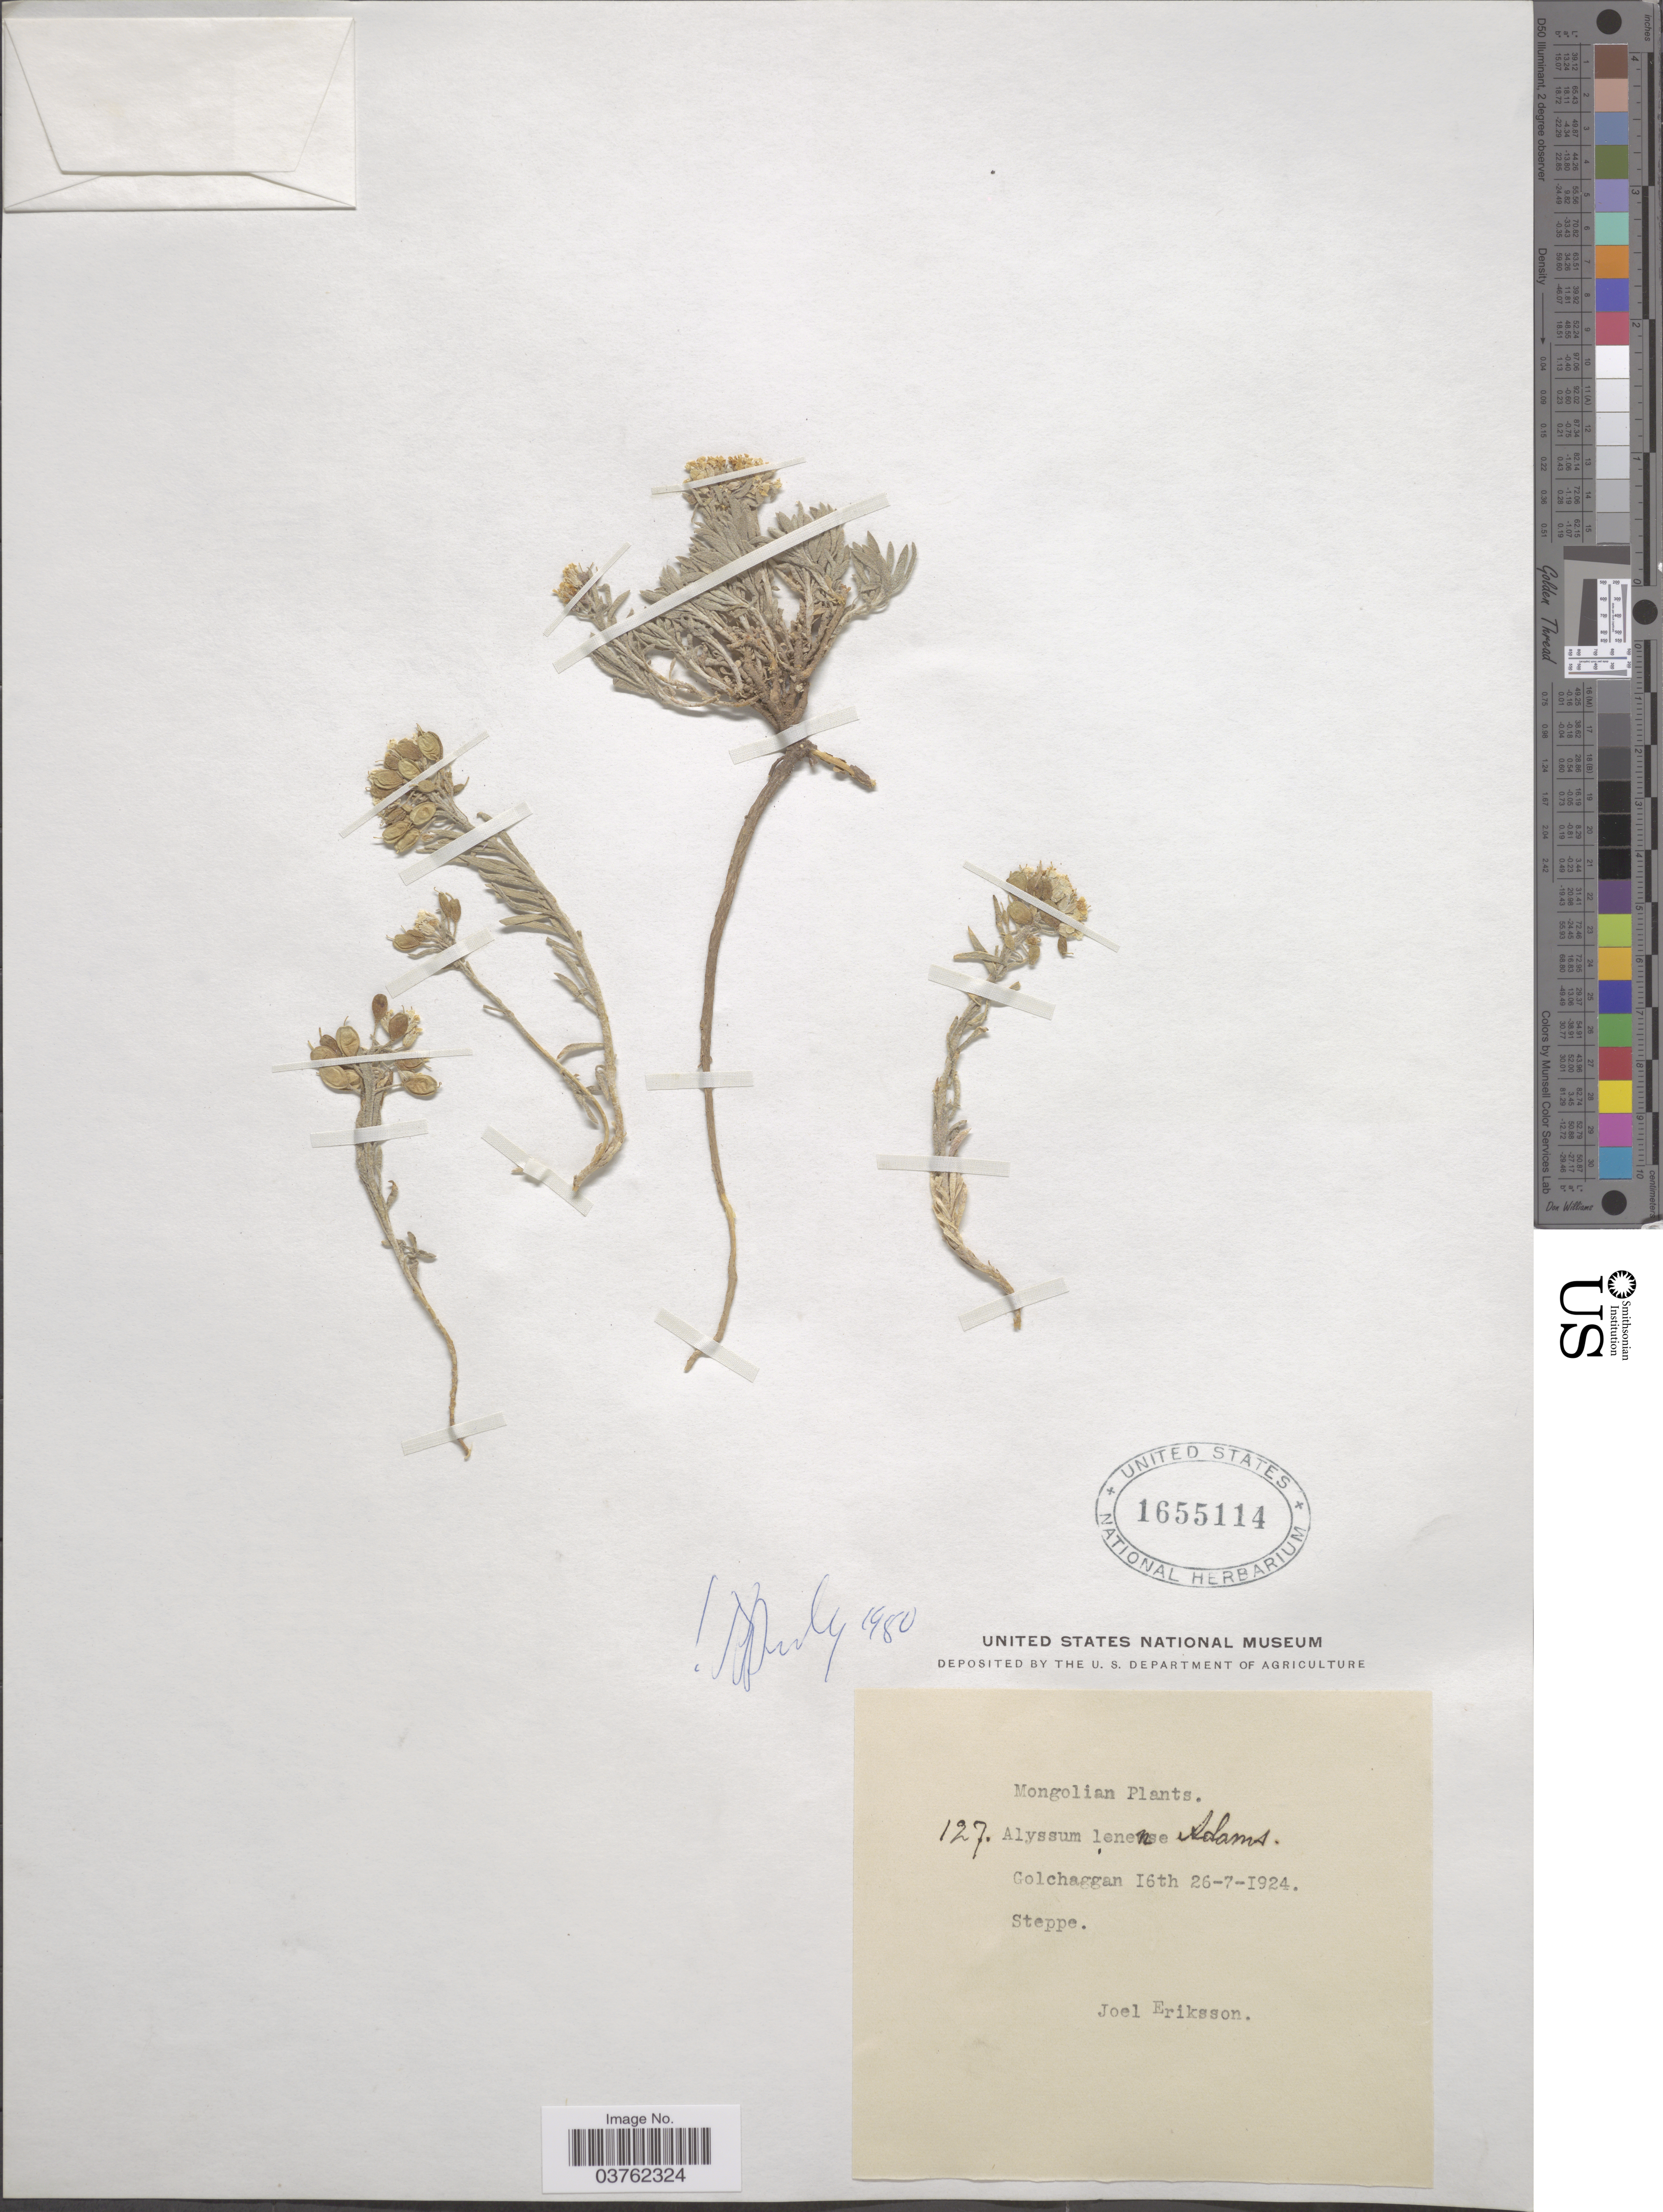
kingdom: Plantae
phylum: Tracheophyta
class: Magnoliopsida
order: Brassicales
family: Brassicaceae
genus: Alyssum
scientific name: Alyssum lenense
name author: Adams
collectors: J. Eriksson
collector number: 127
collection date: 1924-07-26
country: Mongolia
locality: Mongolian. Golchaggan 16th. Steppe.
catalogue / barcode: US 1655114